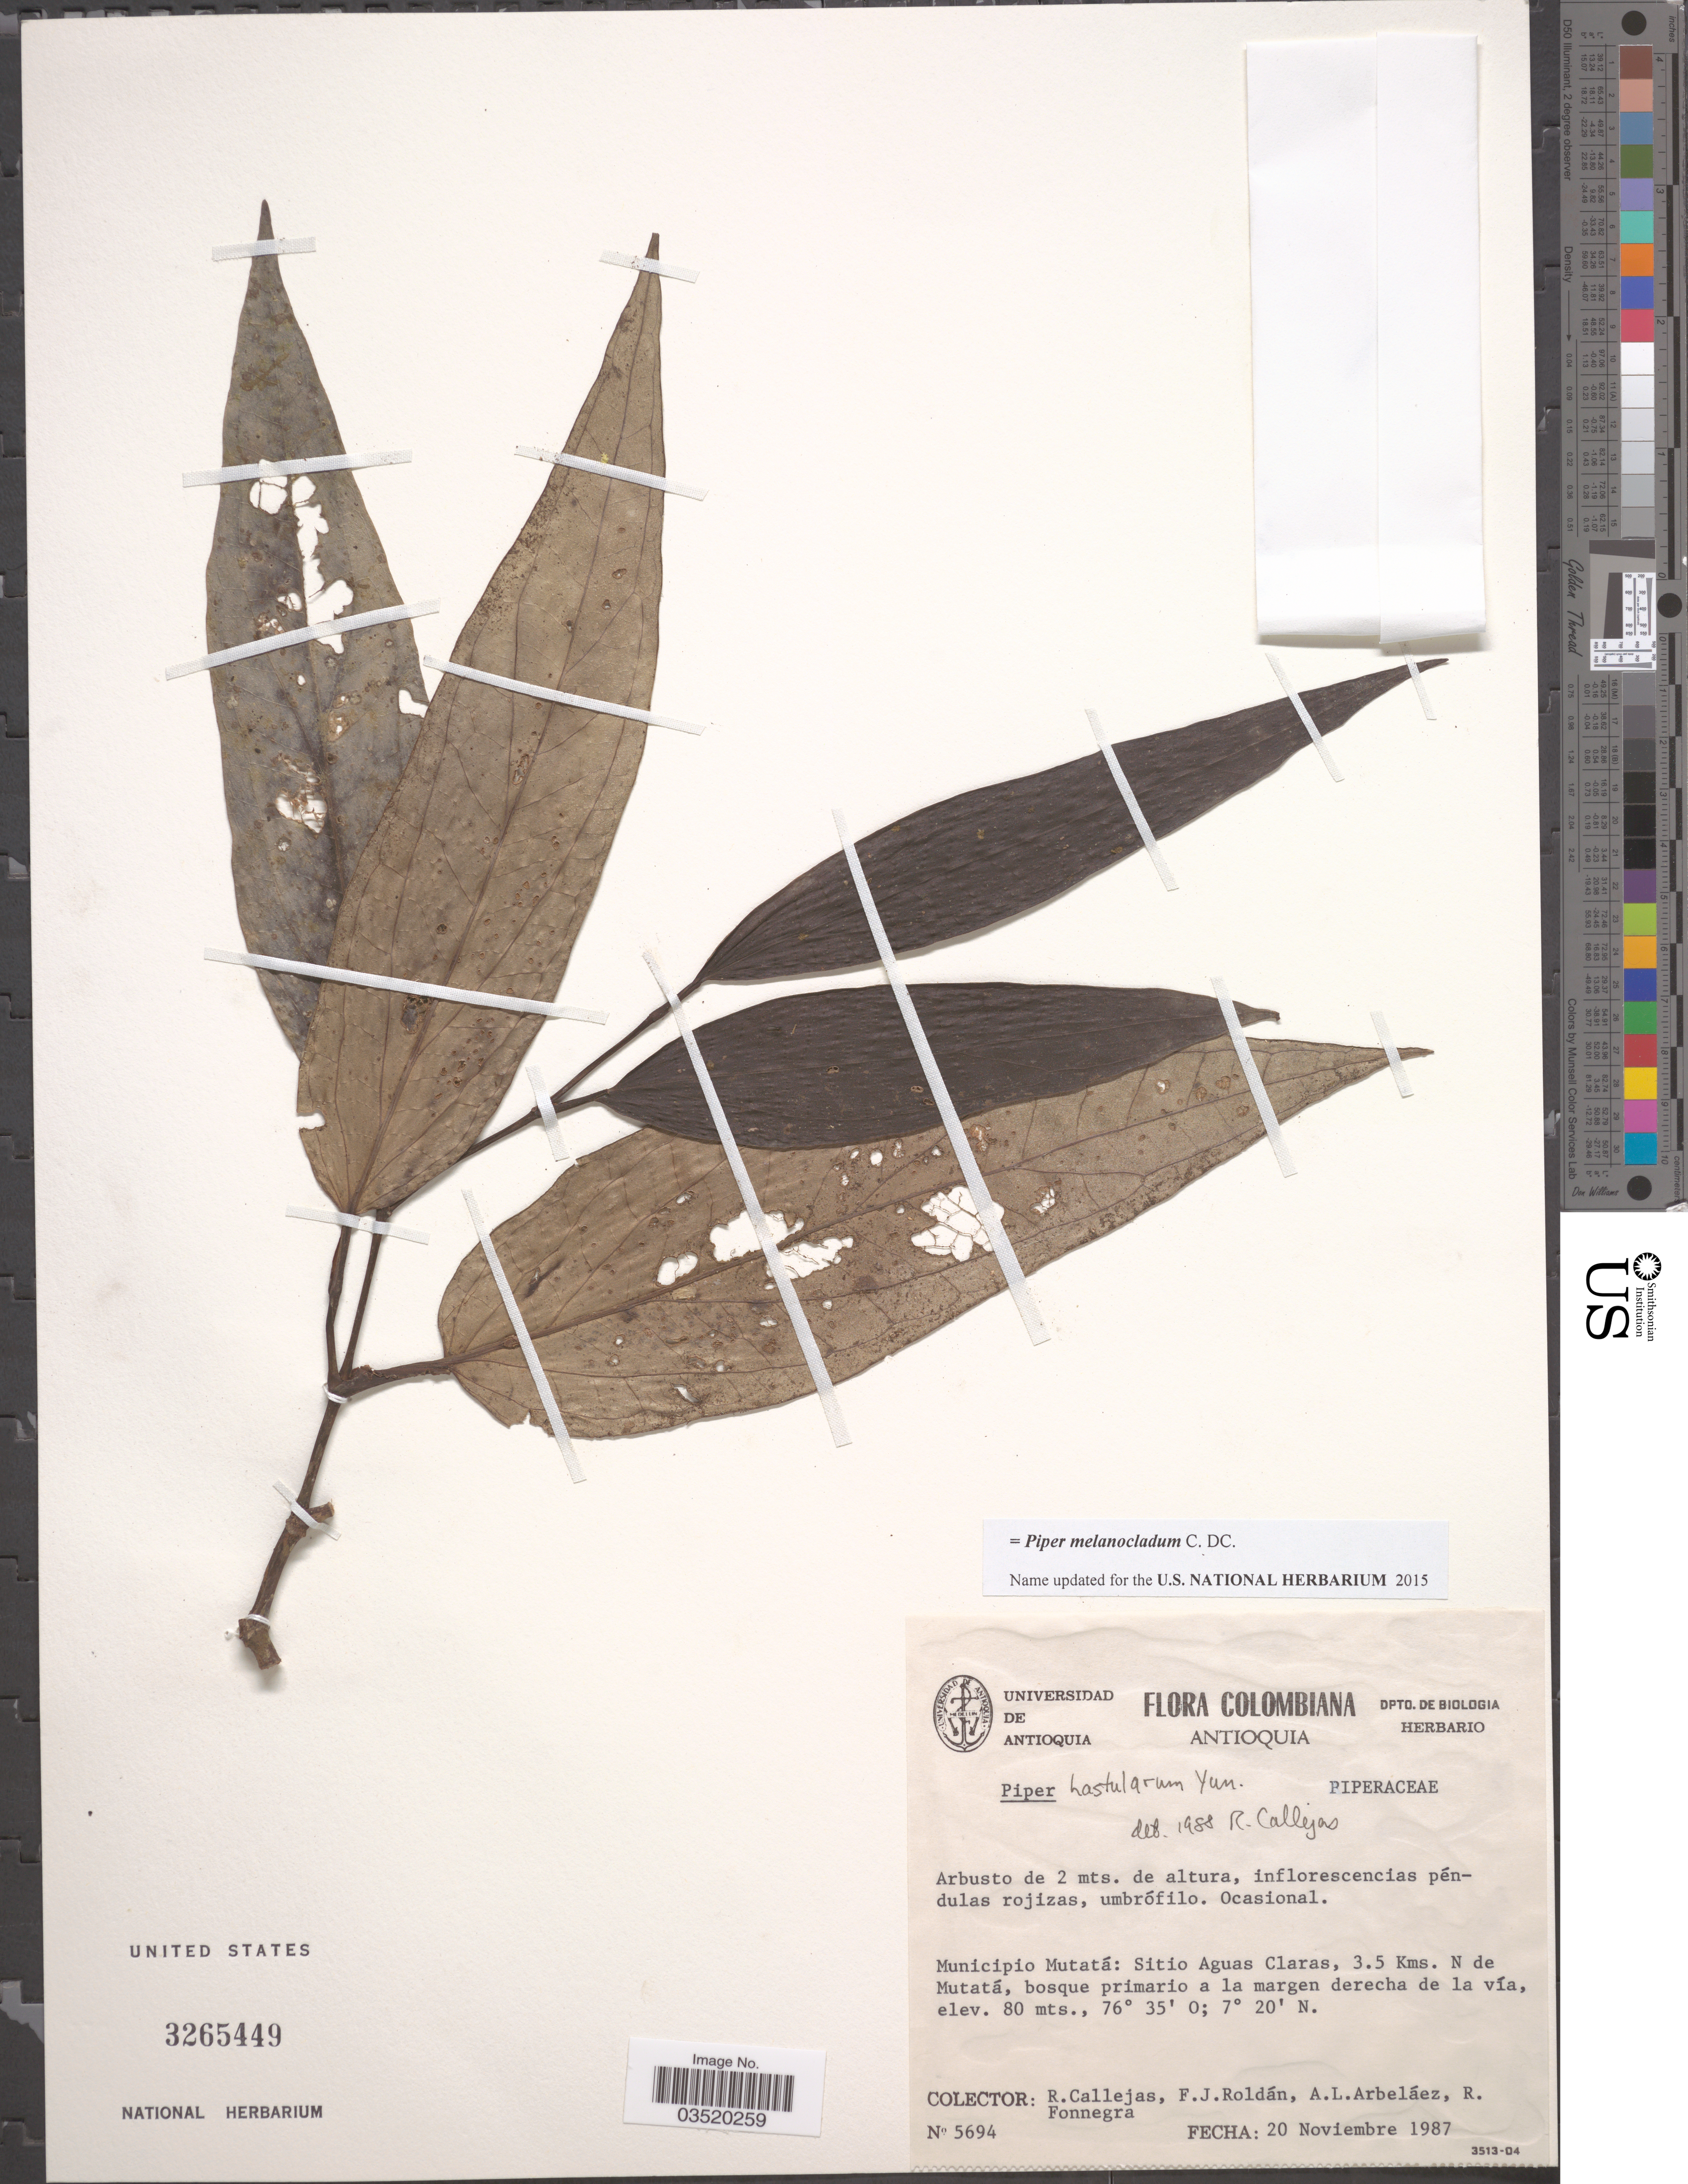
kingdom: Plantae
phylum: Tracheophyta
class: Magnoliopsida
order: Piperales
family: Piperaceae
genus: Piper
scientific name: Piper melanocladum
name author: C. DC.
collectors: R. Callejas, F. J. Roldán, A. Arbeláez Alvarez & R. Fonnegra G.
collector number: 5694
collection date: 1987-11-20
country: Colombia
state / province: Antioquia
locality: Municipio Mutatá: Sitio Aguas Claras, 3.5 Kms. N de Mutatá.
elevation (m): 80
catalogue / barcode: US 3265449